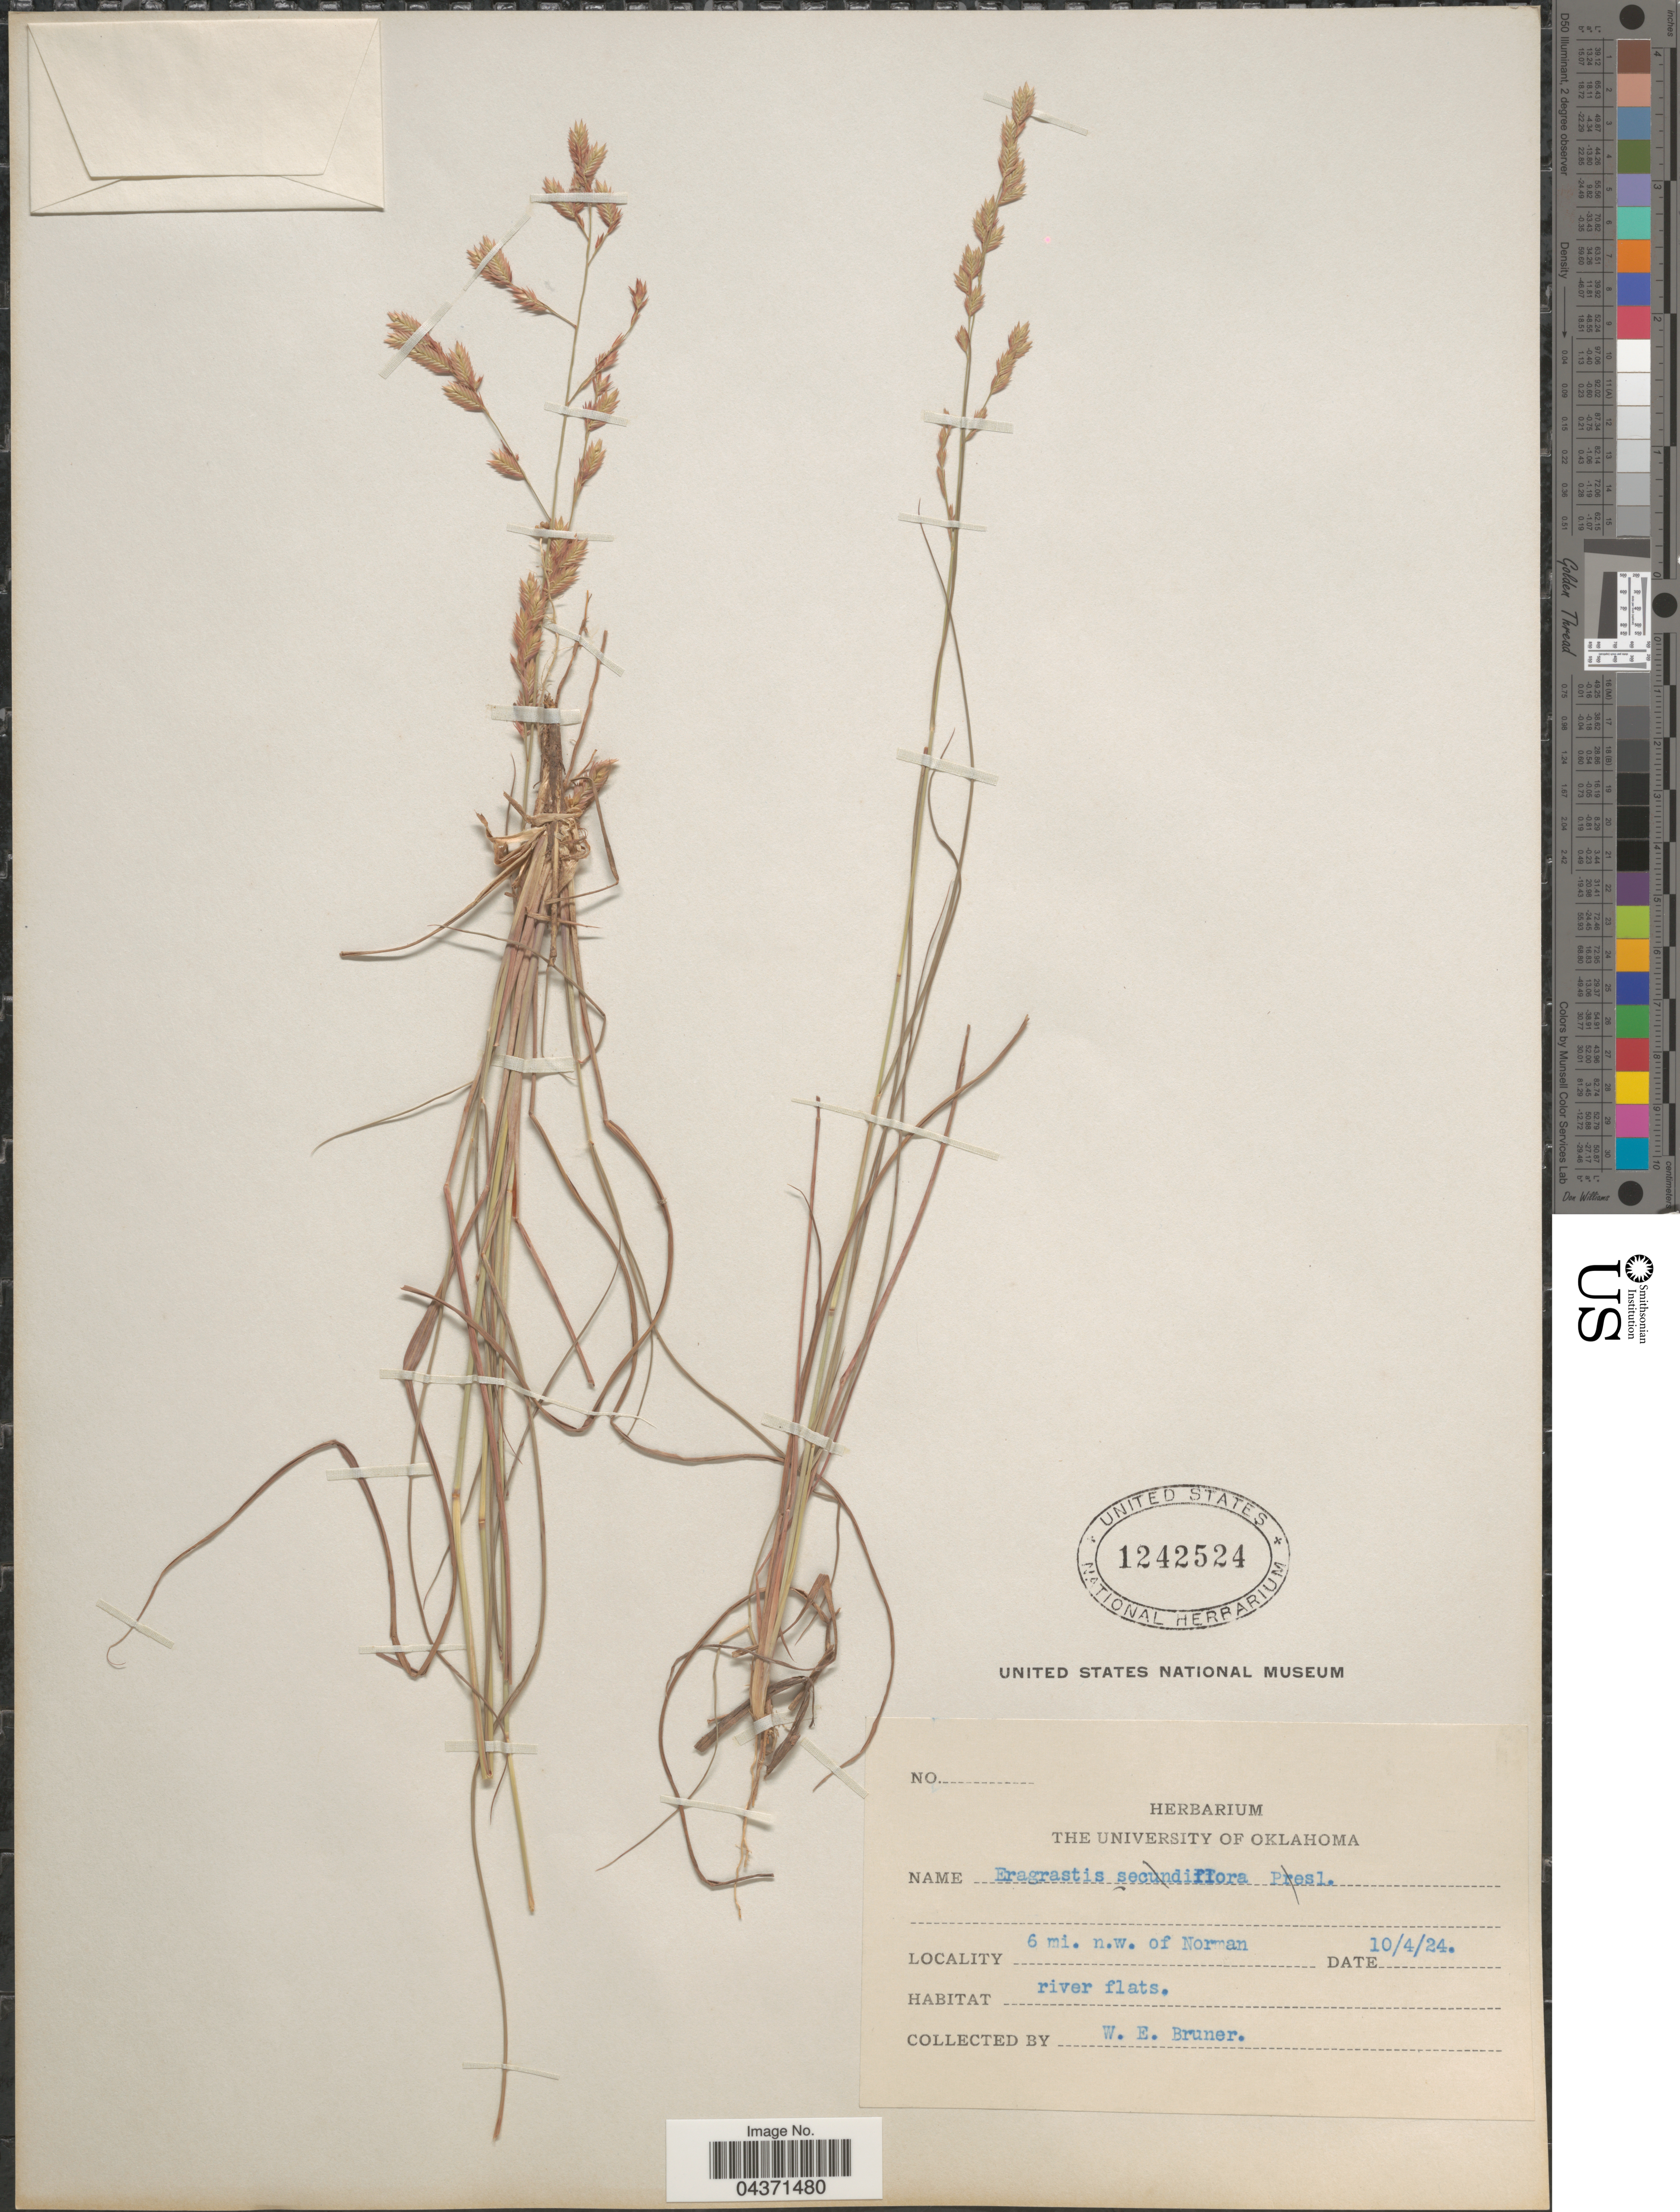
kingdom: Plantae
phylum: Tracheophyta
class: Liliopsida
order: Poales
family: Poaceae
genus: Eragrostis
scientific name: Eragrostis secundiflora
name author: J. Presl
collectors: W. Bruner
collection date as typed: Transcribed d/m/y: 4/10/24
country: United States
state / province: Oklahoma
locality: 6 mi. n. w. of Norman.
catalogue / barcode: US 1242524